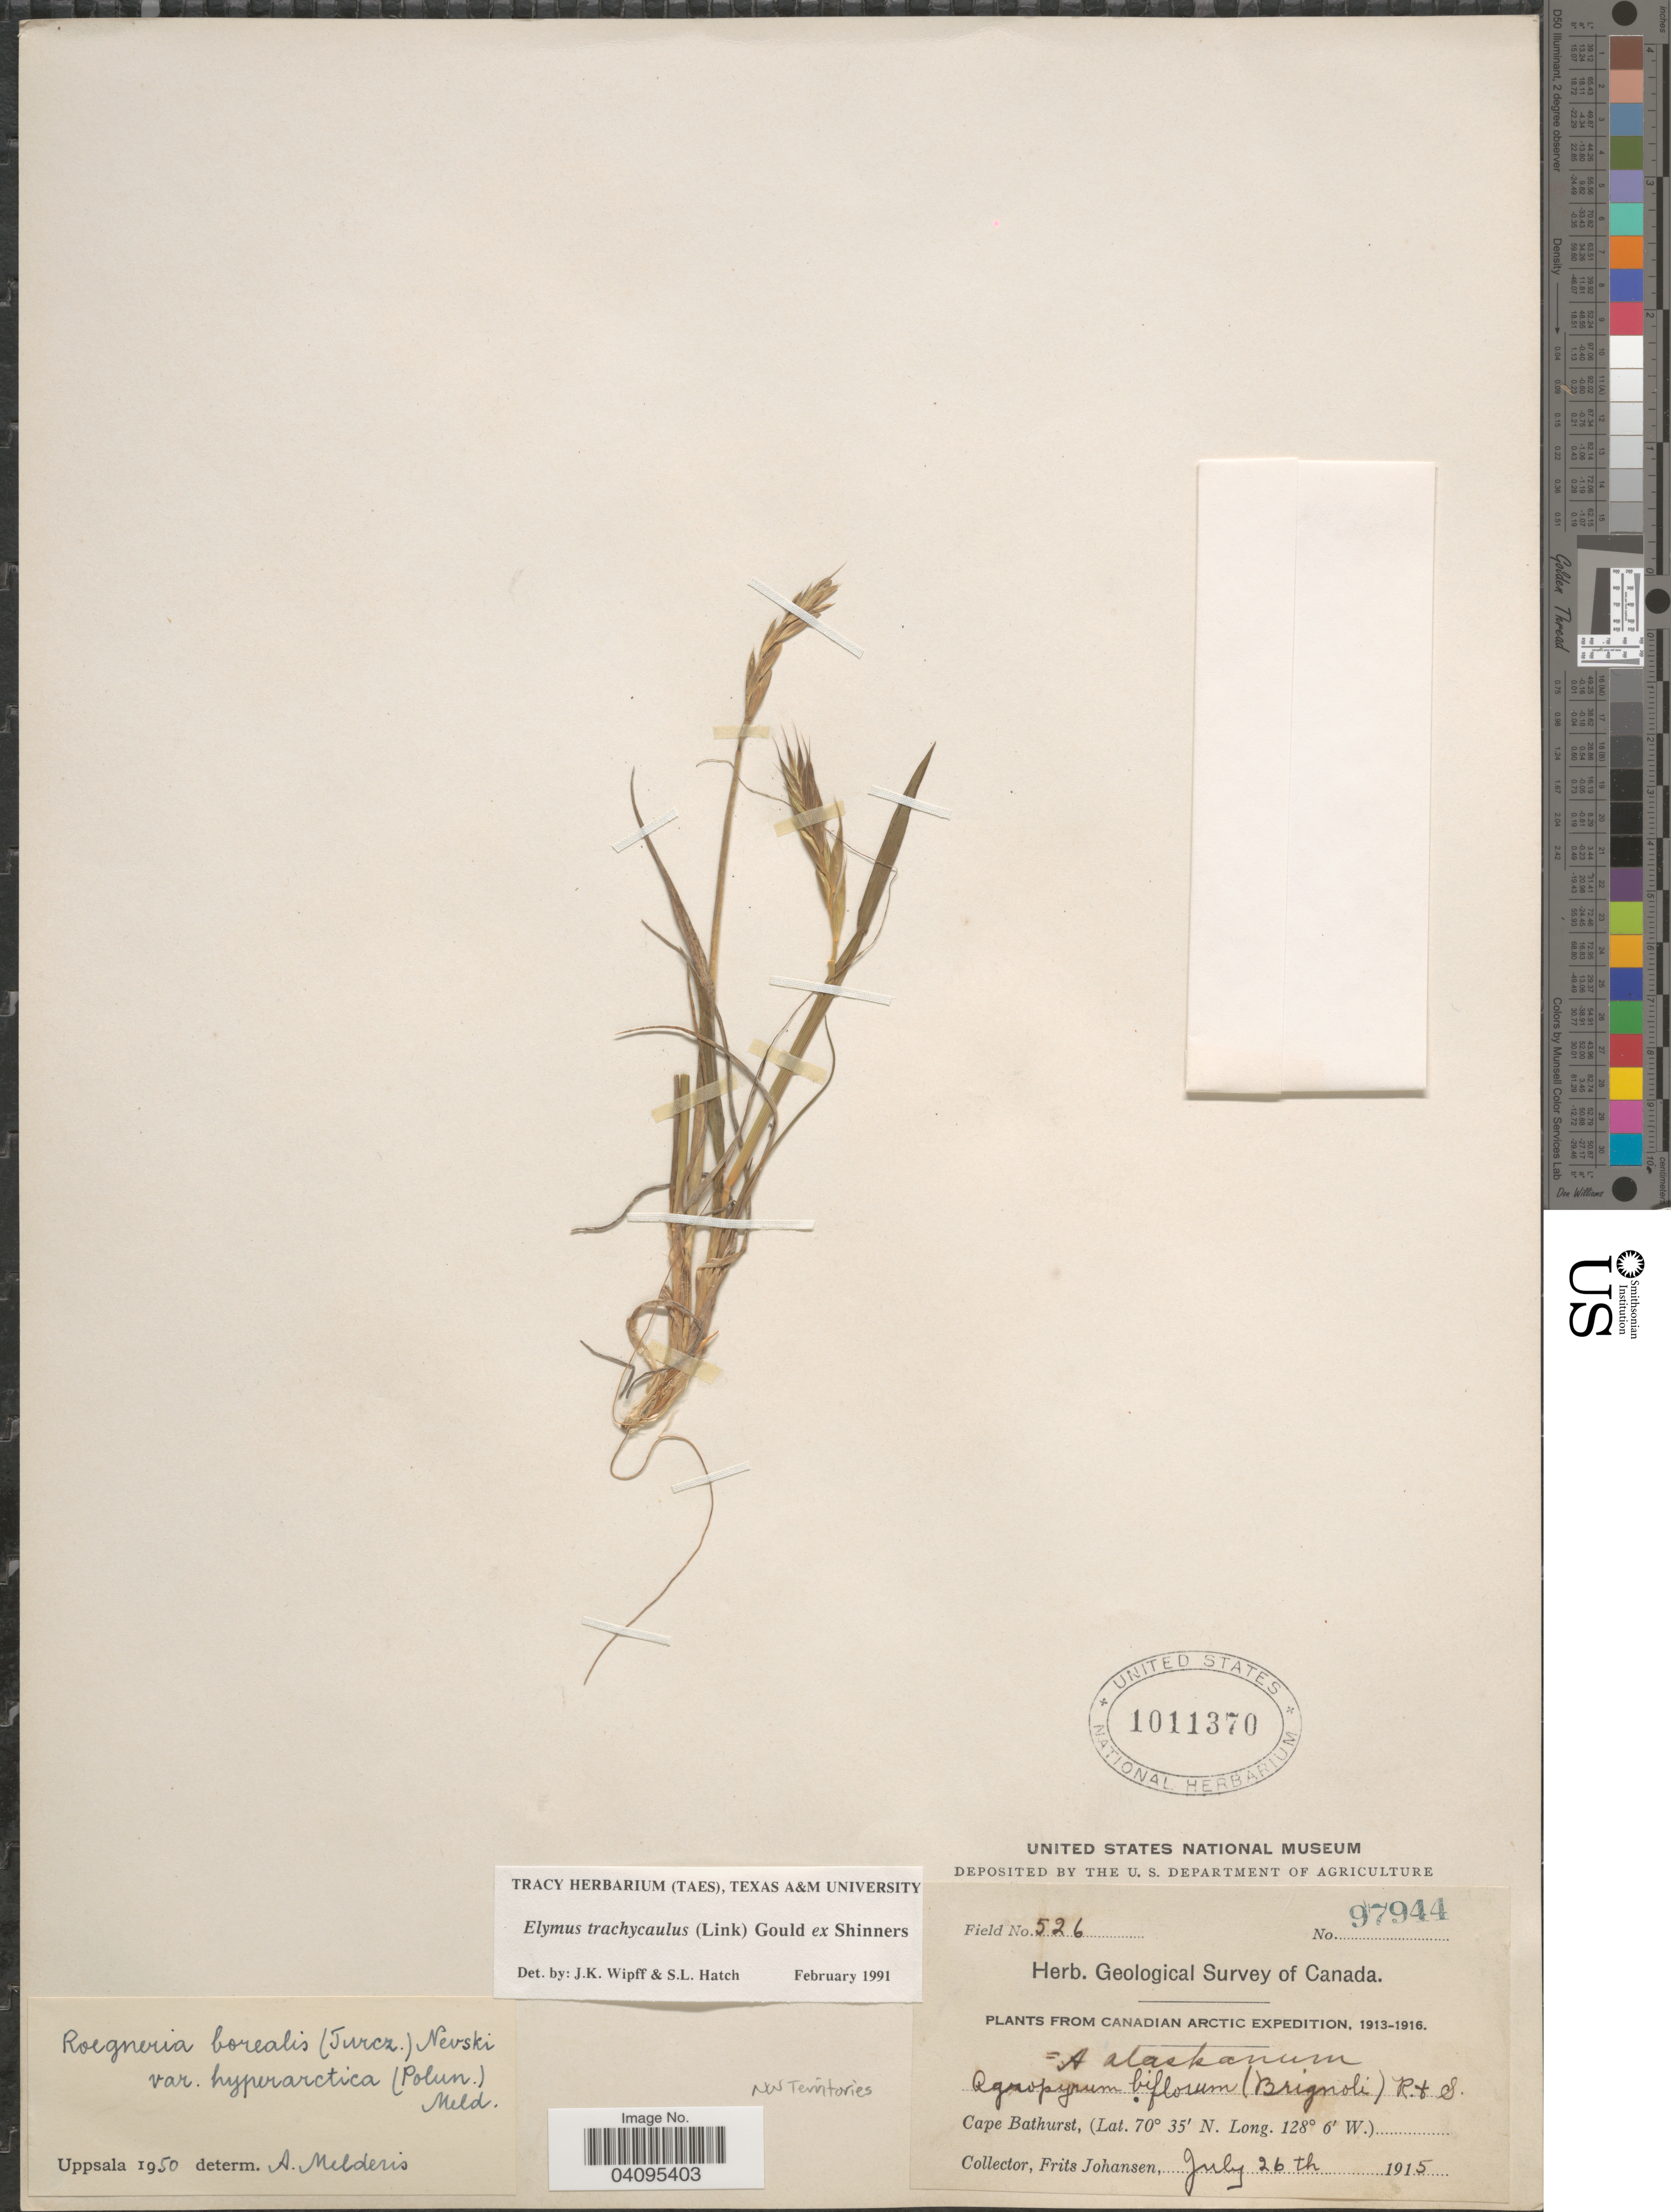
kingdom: Plantae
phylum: Tracheophyta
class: Liliopsida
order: Poales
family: Poaceae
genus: Elymus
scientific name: Elymus trachycaulus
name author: (Link) Gould ex Shinners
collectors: F. Johansen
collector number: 526/97944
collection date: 1915-07-26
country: Canada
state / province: Northwest Territories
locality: Geological Survey of Canada. Plants from Canadian Arctic Expedition, 1913-1916. Cape Bathurst.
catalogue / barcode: US 1011370